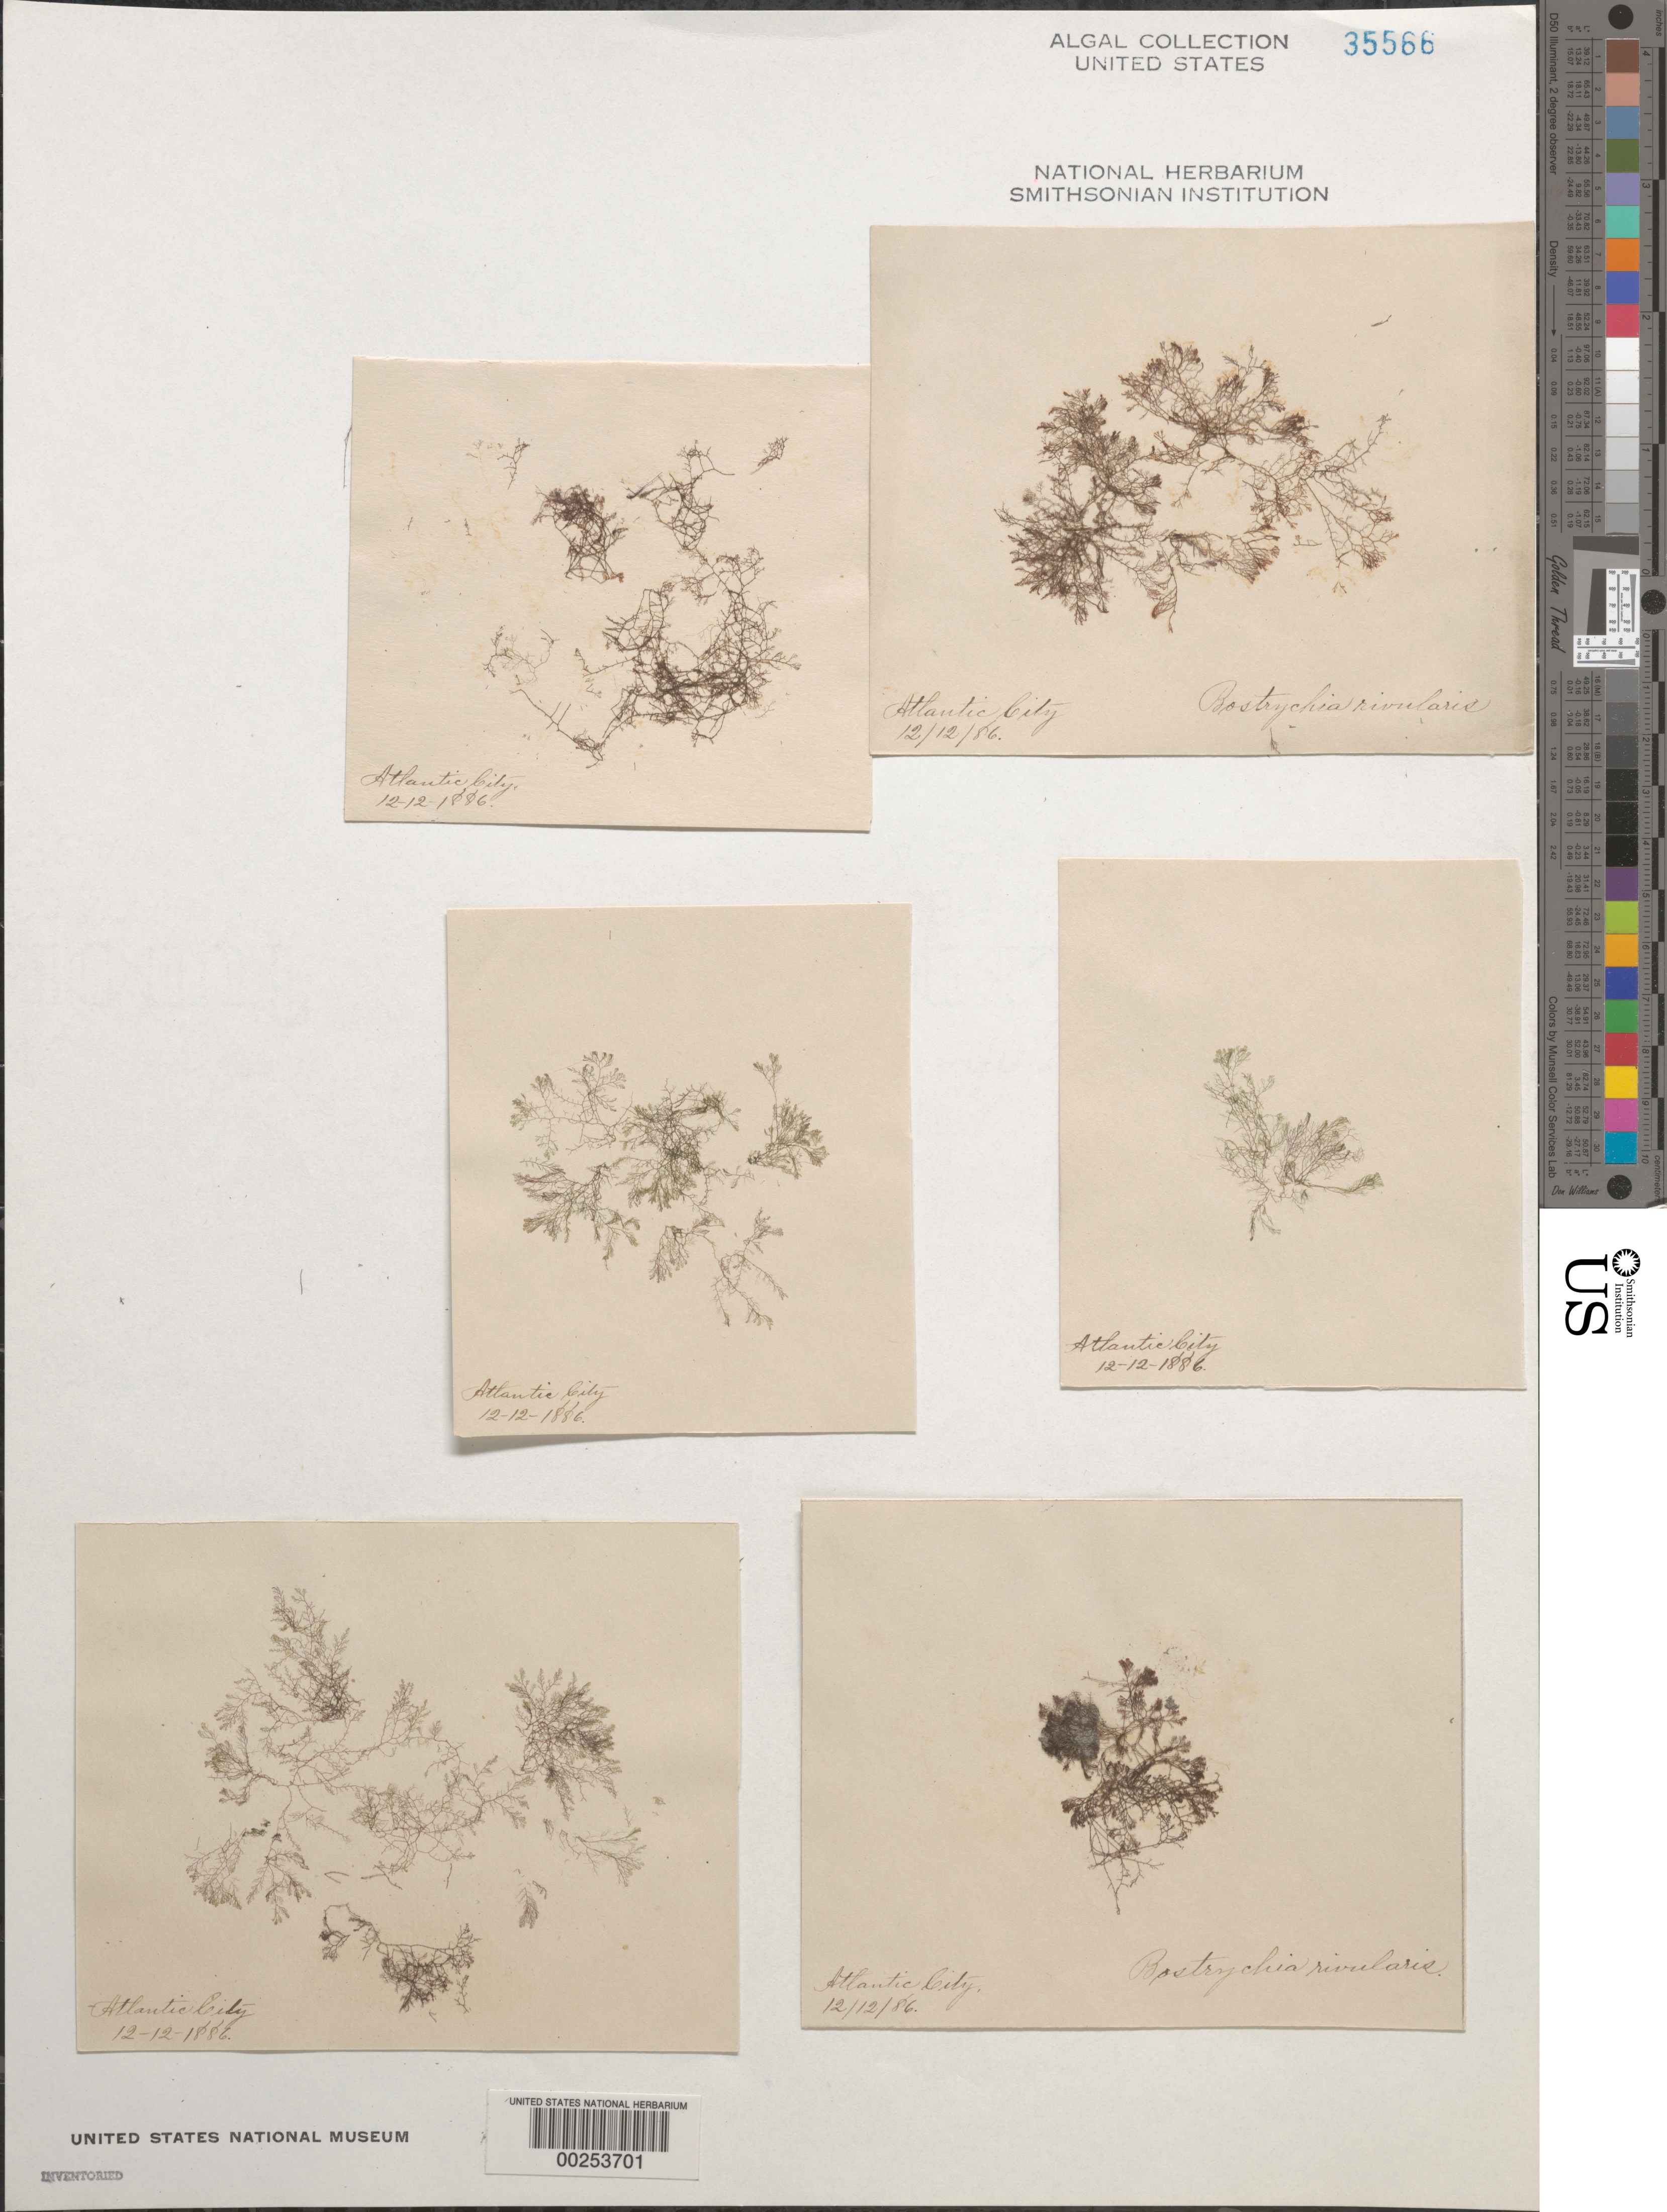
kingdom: Plantae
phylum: Rhodophyta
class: Florideophyceae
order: Ceramiales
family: Rhodomelaceae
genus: Bostrychia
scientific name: Bostrychia radicans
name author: (Mont.) Mont.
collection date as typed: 12 Dec 1886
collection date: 1886-12-12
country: United States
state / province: New Jersey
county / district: Atlantic County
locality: Atlantic City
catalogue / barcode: US 35566